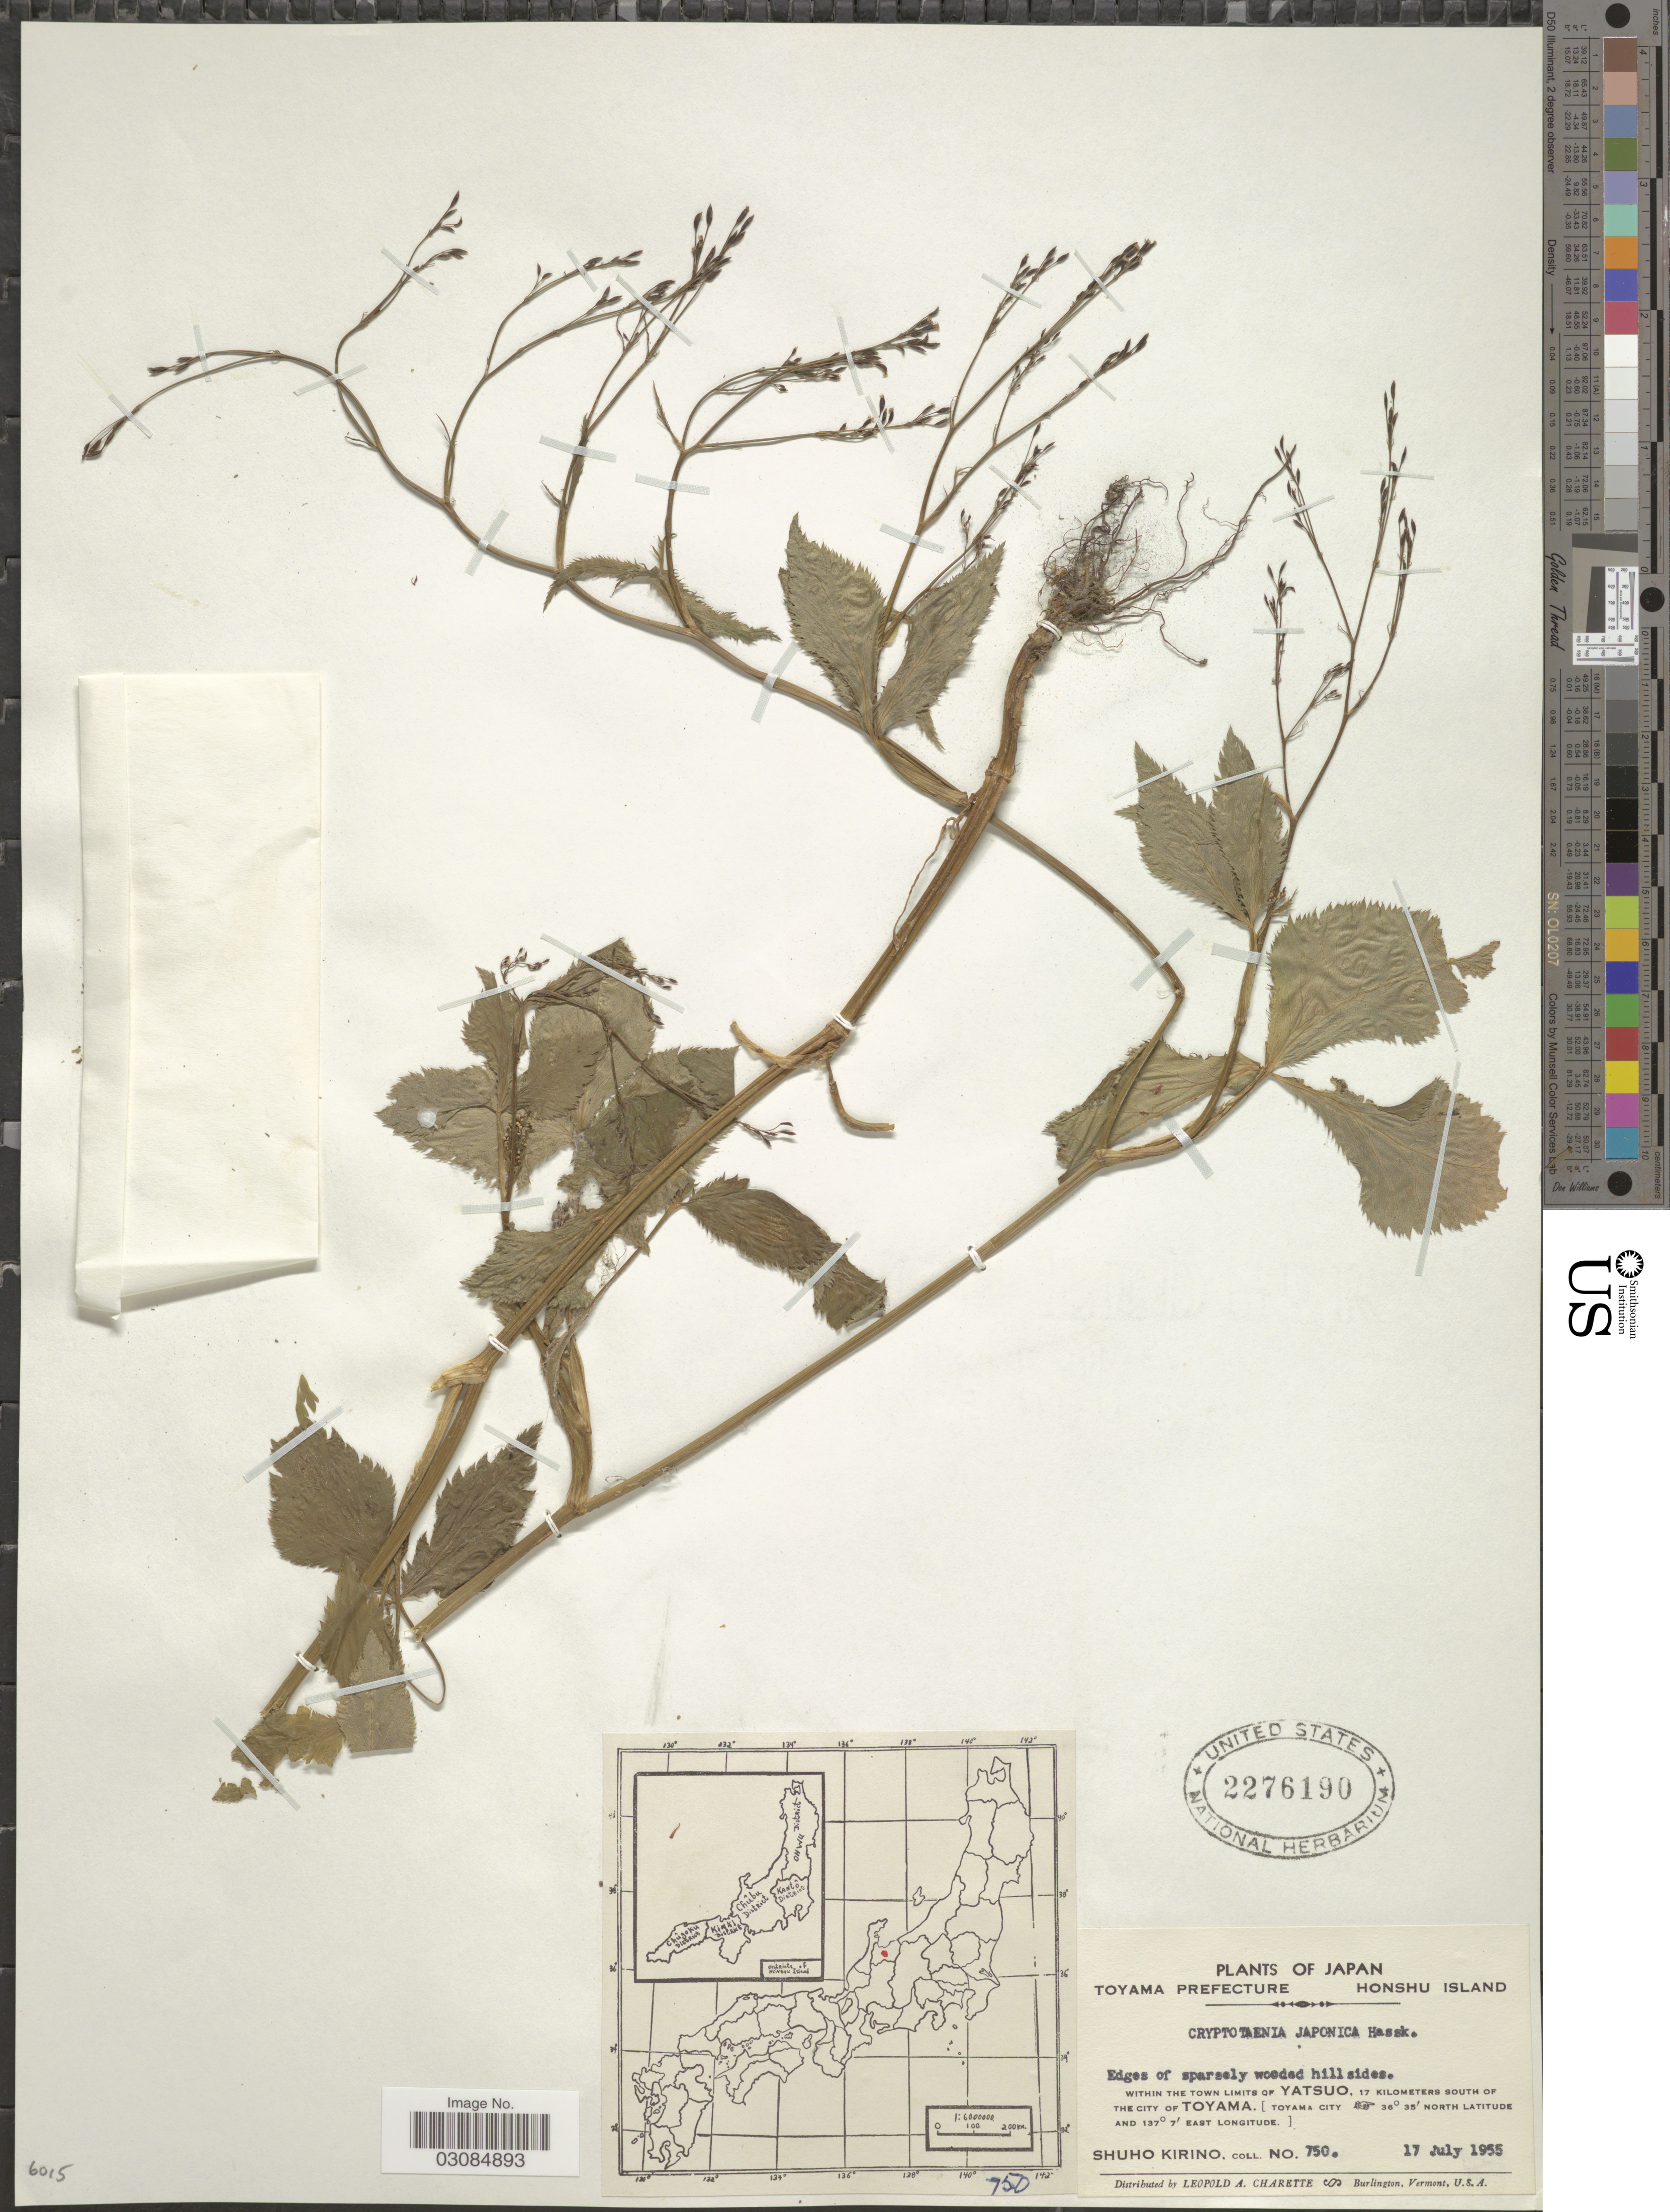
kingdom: Plantae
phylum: Tracheophyta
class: Magnoliopsida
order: Apiales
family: Apiaceae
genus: Cryptotaenia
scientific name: Cryptotaenia 10681280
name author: Hassk.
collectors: S. Kirino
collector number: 750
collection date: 1955-07-17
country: Japan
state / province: Toyama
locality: Tomaya Prefecture. Honshu Island. Within the Town Limits of Yatsuo, 17 Kilometers South of the City of Toyama, [Toyama City].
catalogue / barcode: US 2276190